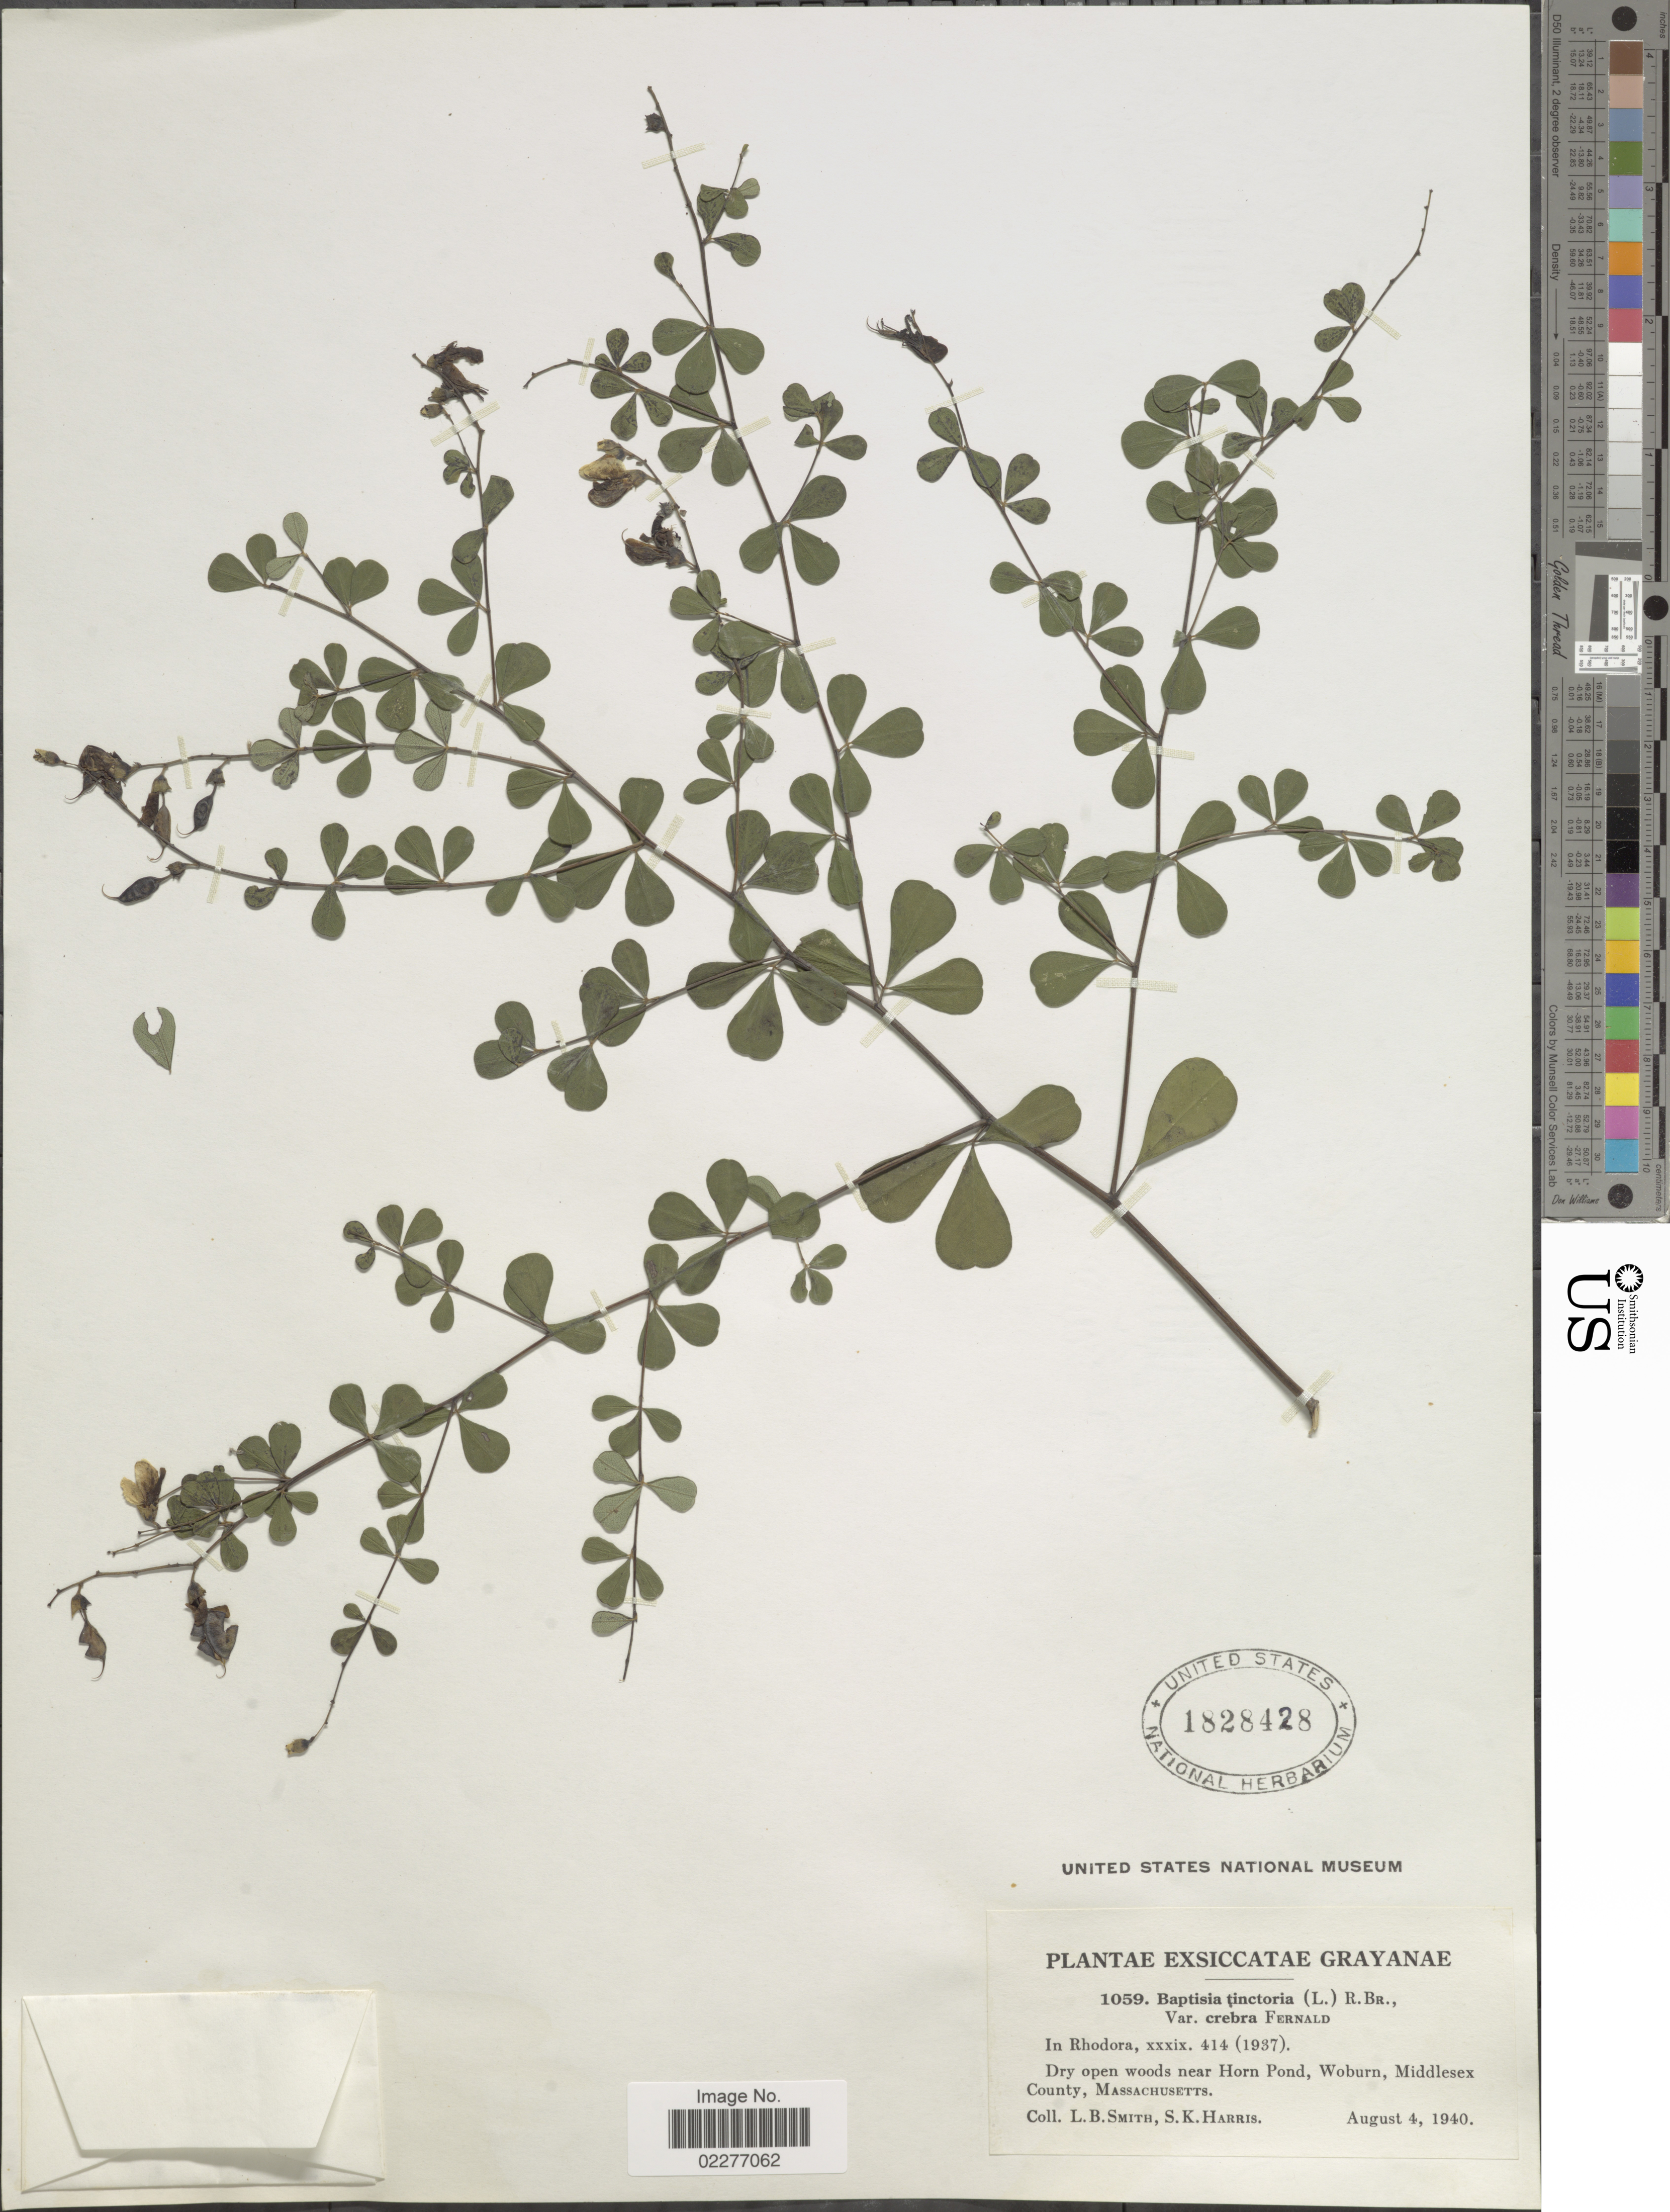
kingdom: Plantae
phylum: Tracheophyta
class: Magnoliopsida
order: Fabales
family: Fabaceae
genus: Baptisia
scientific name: Baptisia tinctoria var. crebra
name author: Fernald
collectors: L. Smith & S. K. Harris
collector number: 1059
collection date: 1940-08-04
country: United States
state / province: Massachusetts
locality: Dry open woods near Horn Pond, Woburn, Middlesex County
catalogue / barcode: US 1828428